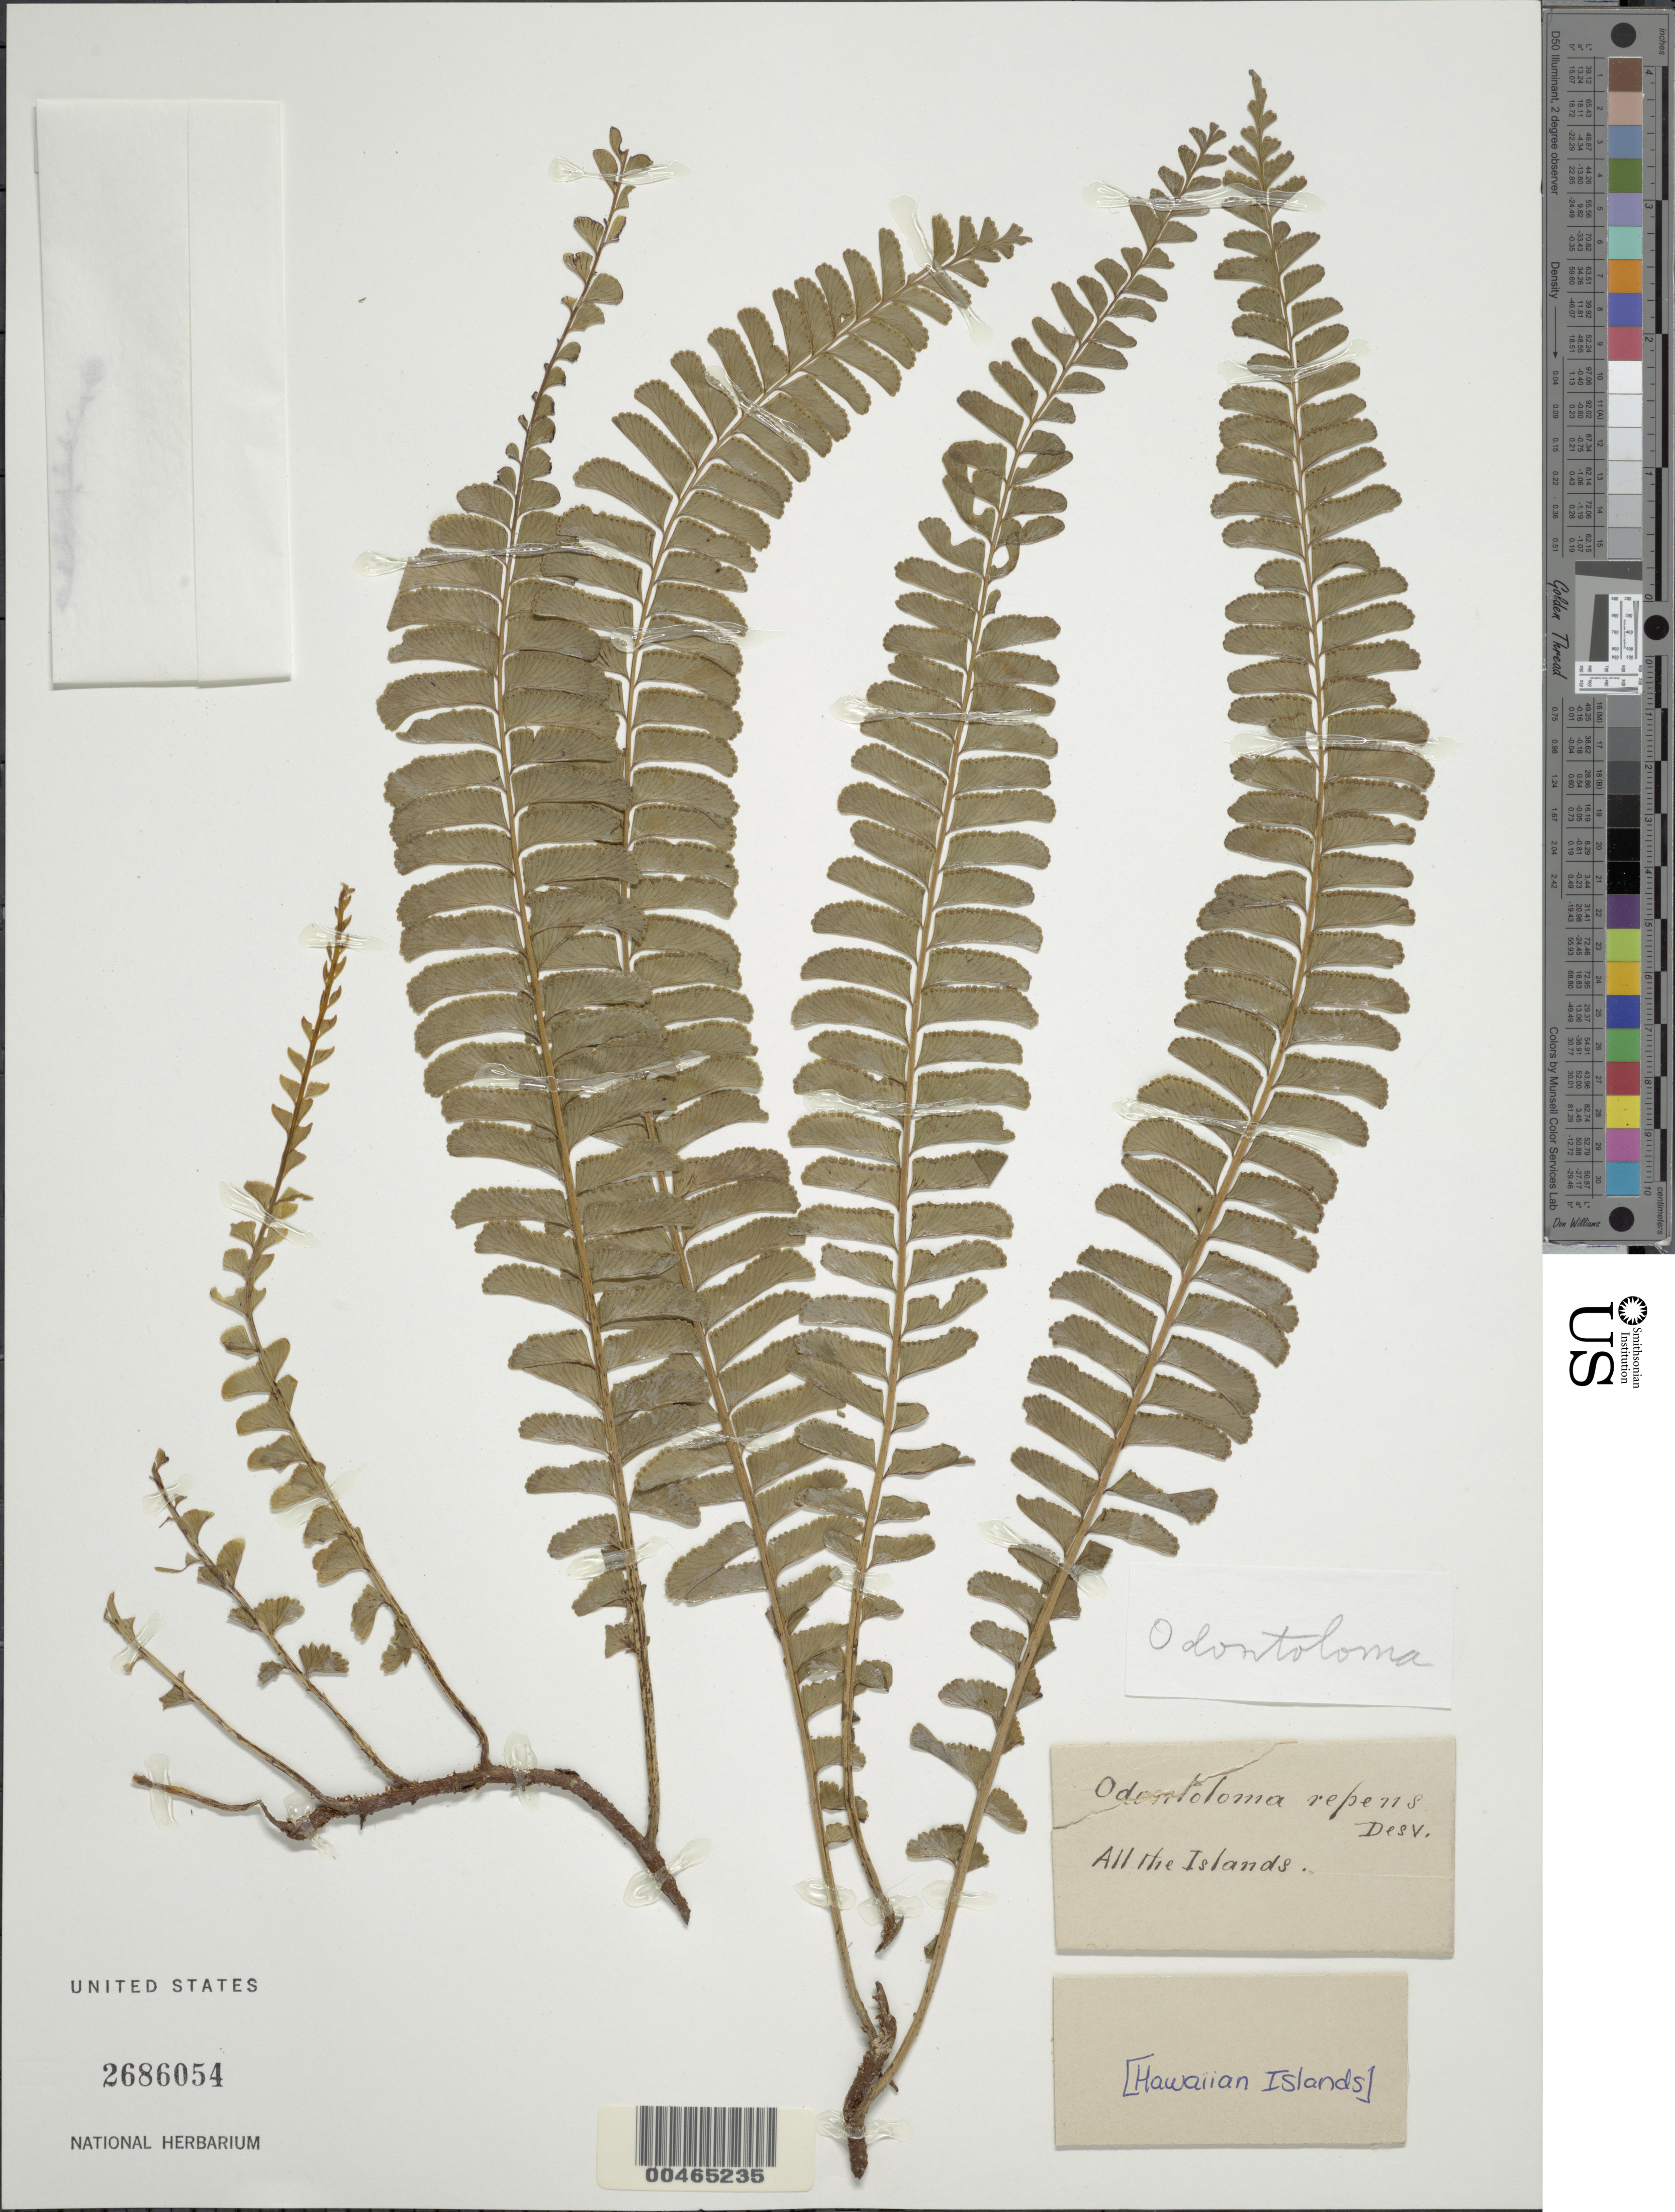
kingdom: Plantae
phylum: Tracheophyta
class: Polypodiopsida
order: Polypodiales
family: Lindsaeaceae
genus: Lindsaea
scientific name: Lindsaea repens var. macraeana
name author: (Hook. & Arn.) Mett. ex Kuhn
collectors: W. Hillebrand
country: United States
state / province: Hawaii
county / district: Kauai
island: Kaua'i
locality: Hawaiian Islands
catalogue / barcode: US 2686054